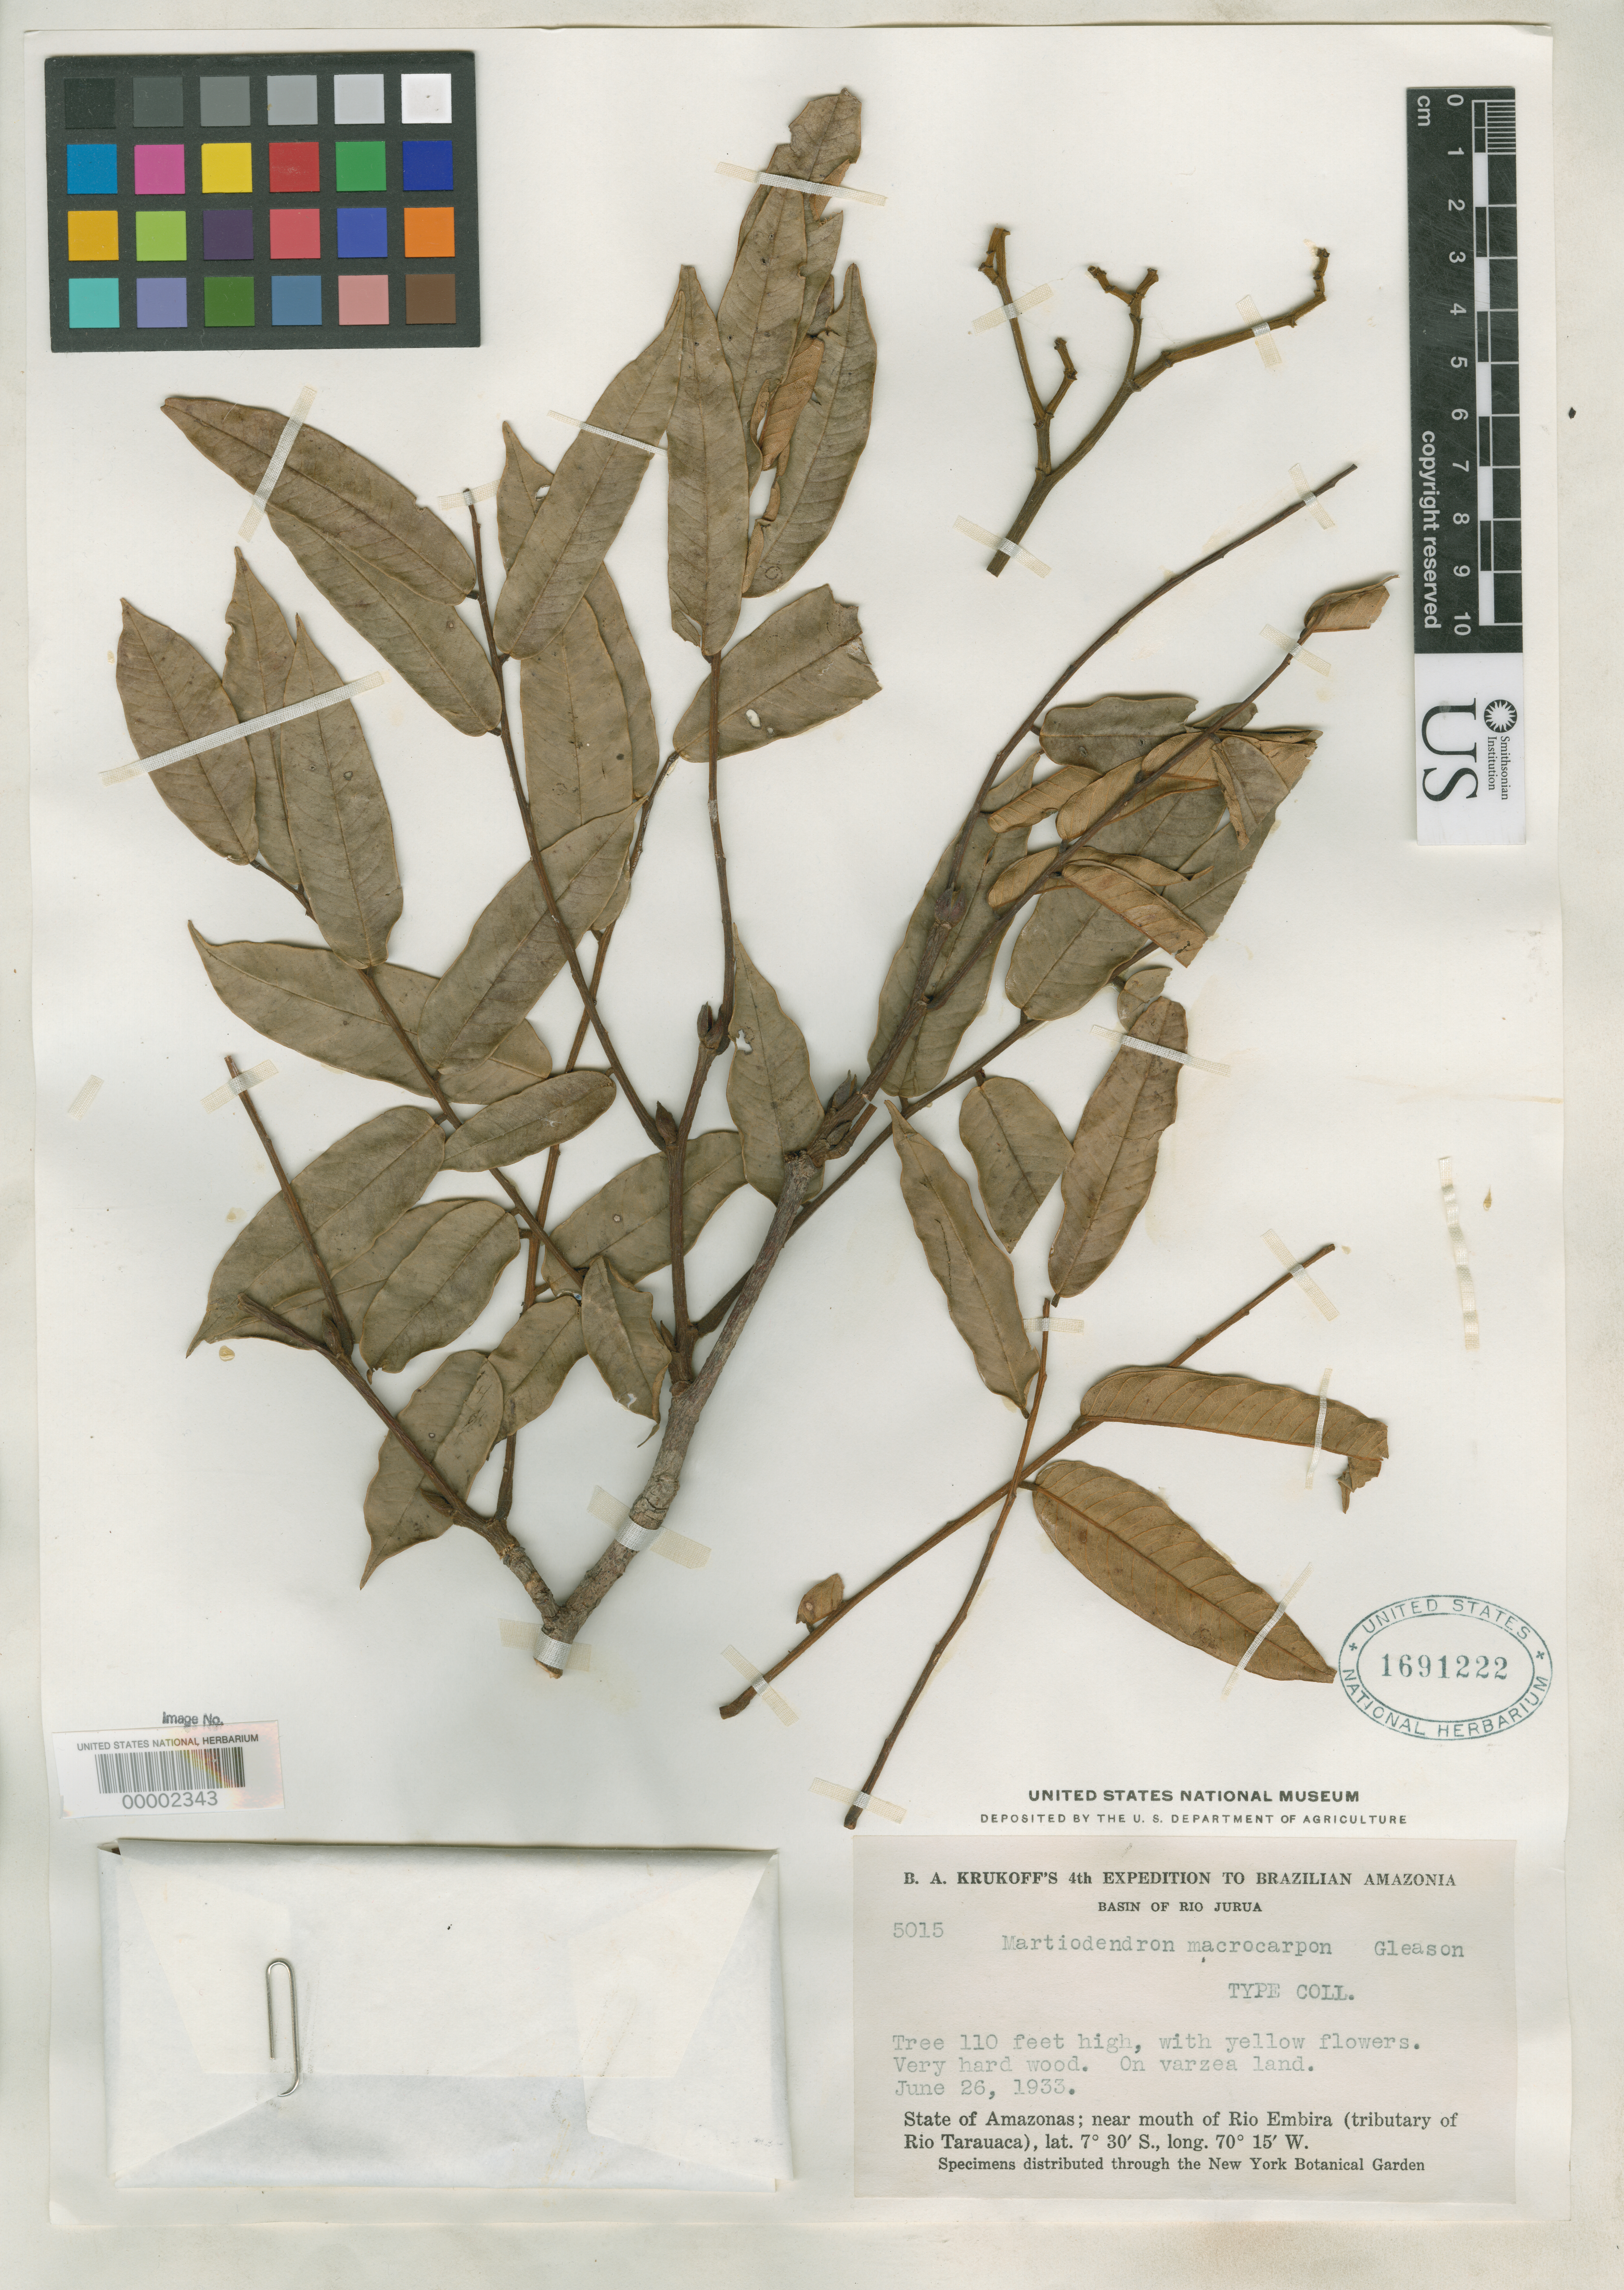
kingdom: Plantae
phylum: Tracheophyta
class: Magnoliopsida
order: Fabales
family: Fabaceae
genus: Martiodendron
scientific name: Martiodendron macrocarpon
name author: Gleason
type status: Isotype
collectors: B. A. Krukoff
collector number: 5015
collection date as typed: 26 Jun 1933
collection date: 1933-06-26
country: Brazil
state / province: Amazonas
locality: Mouth of Rio Embira.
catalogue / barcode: US 1691222